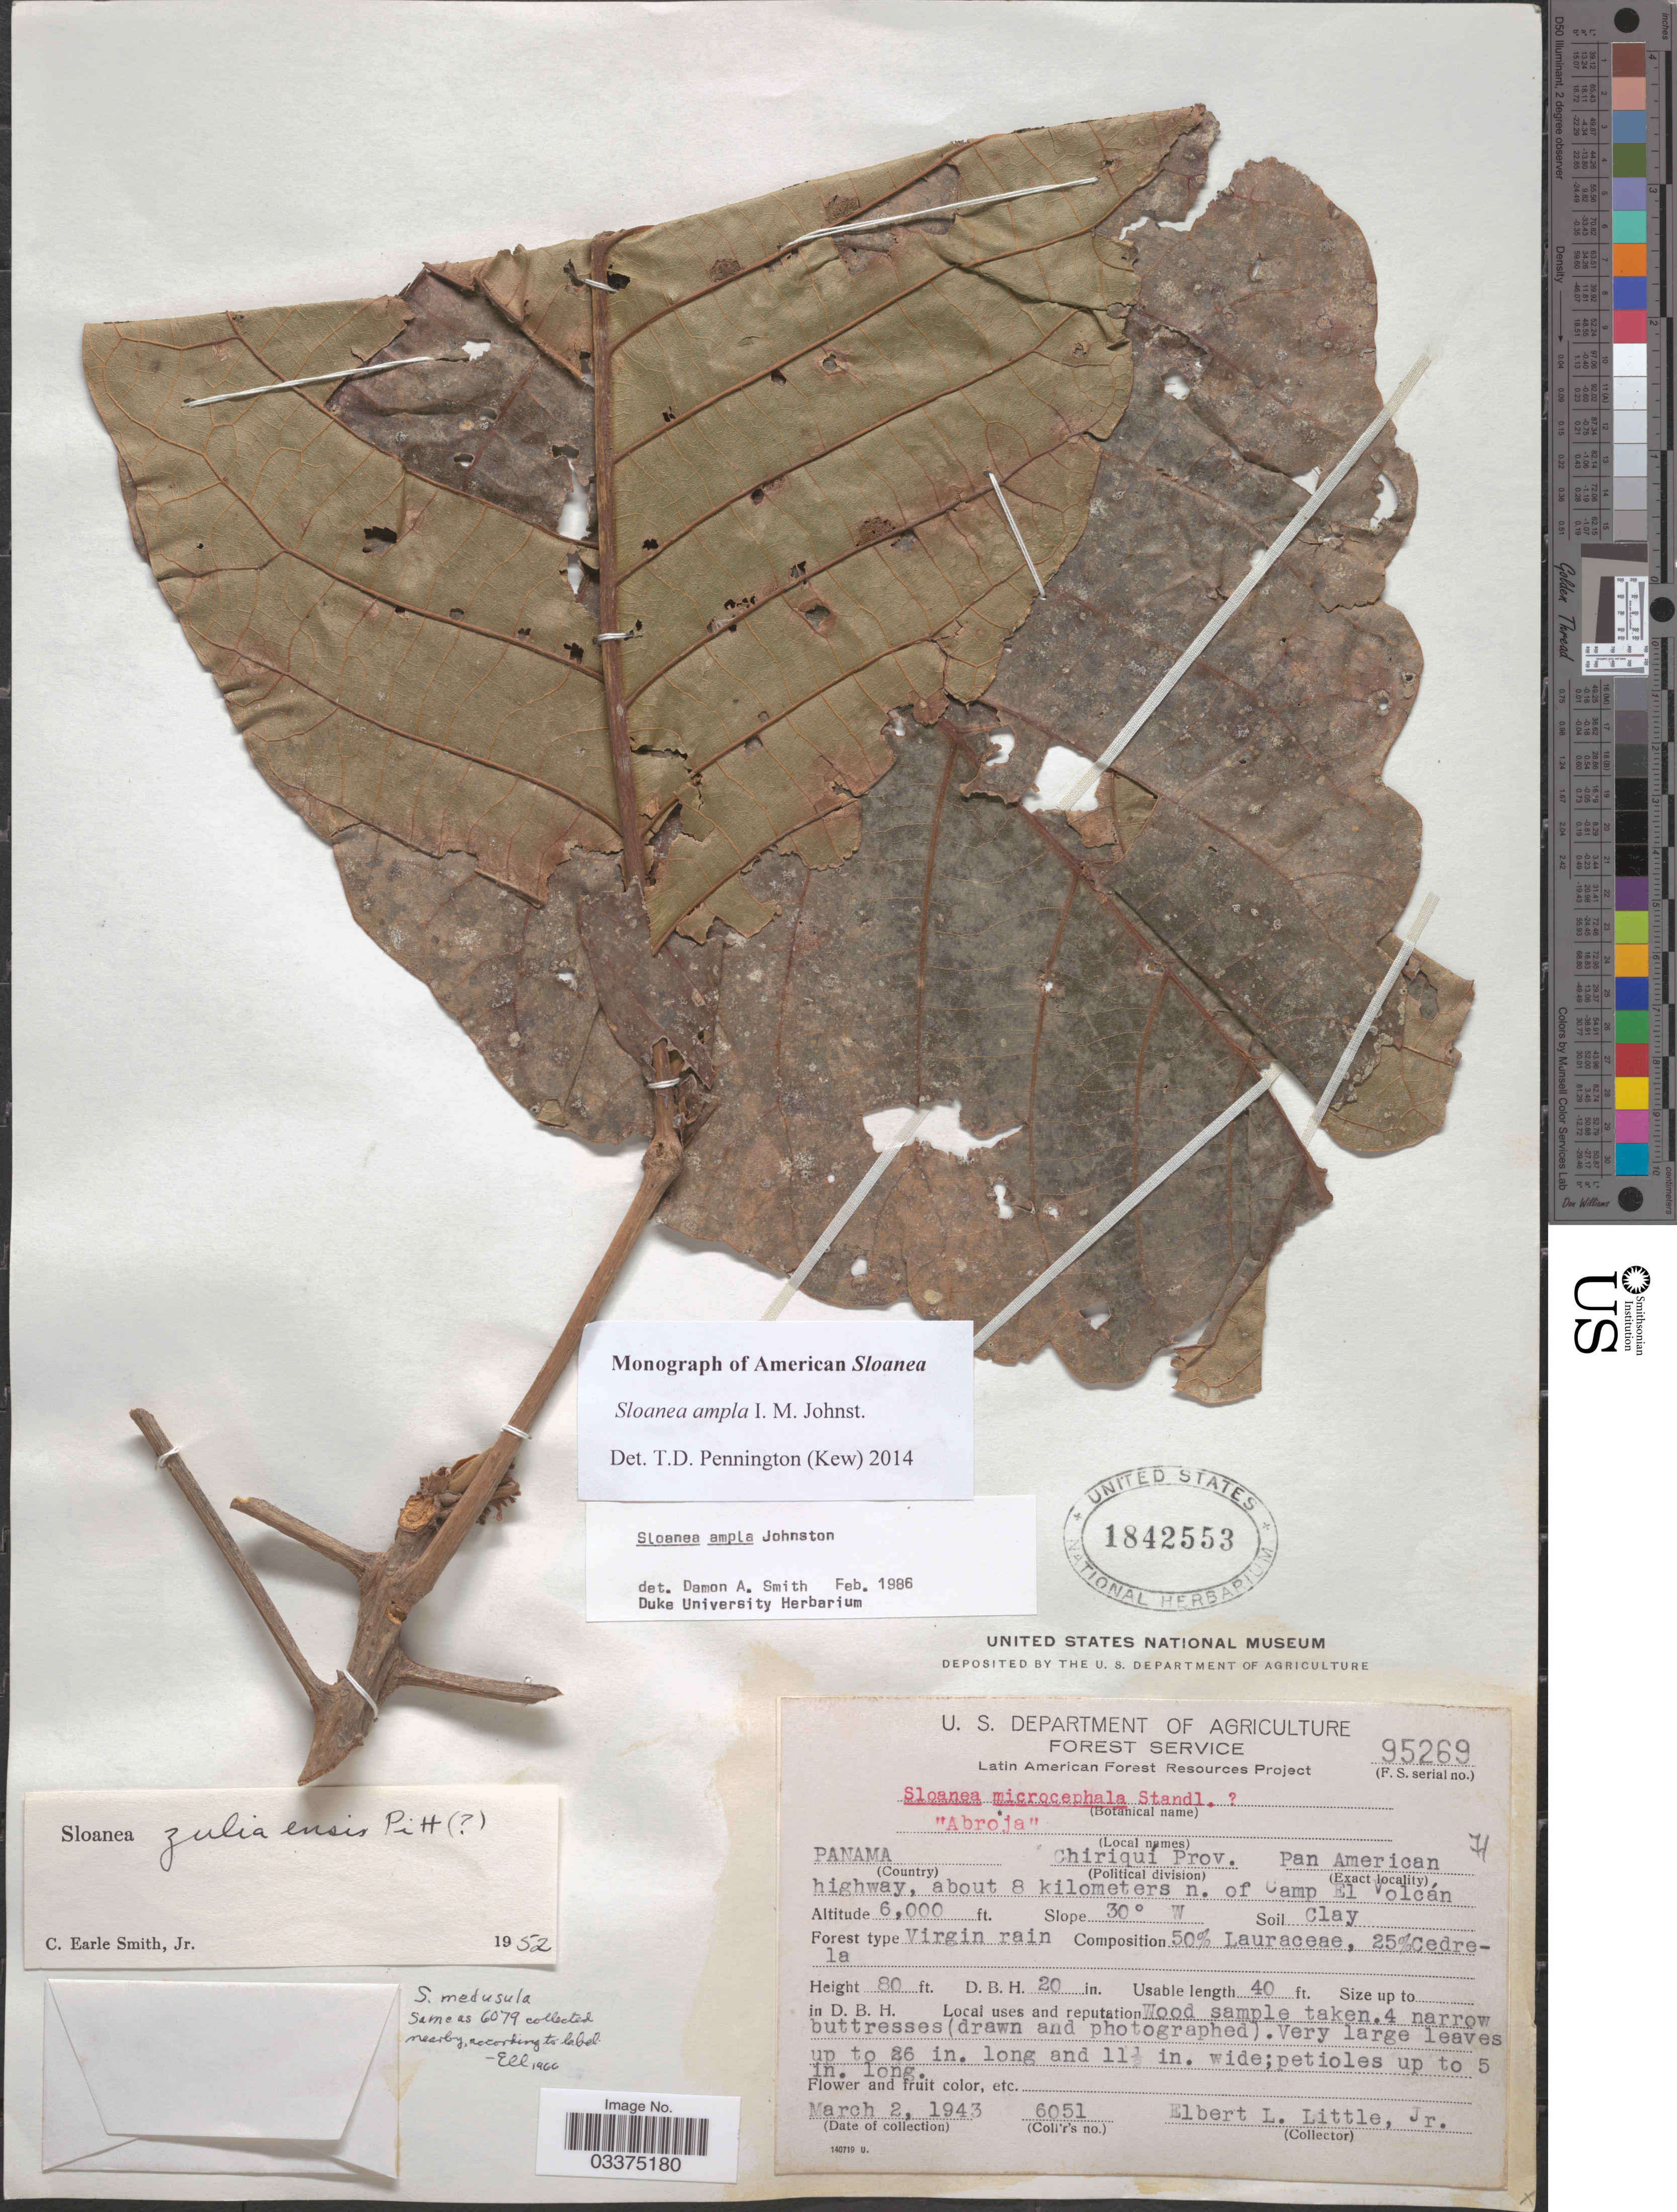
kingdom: Plantae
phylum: Tracheophyta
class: Magnoliopsida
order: Oxalidales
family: Elaeocarpaceae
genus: Sloanea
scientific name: Sloanea ampla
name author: I.M. Johnst.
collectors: E. L. Little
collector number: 6051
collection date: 1943-03-02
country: Panama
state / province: Chiriqui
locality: Pan American highway, about 8 kilometers n. of Camp El Volcán.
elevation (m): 1829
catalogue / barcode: US 1842553